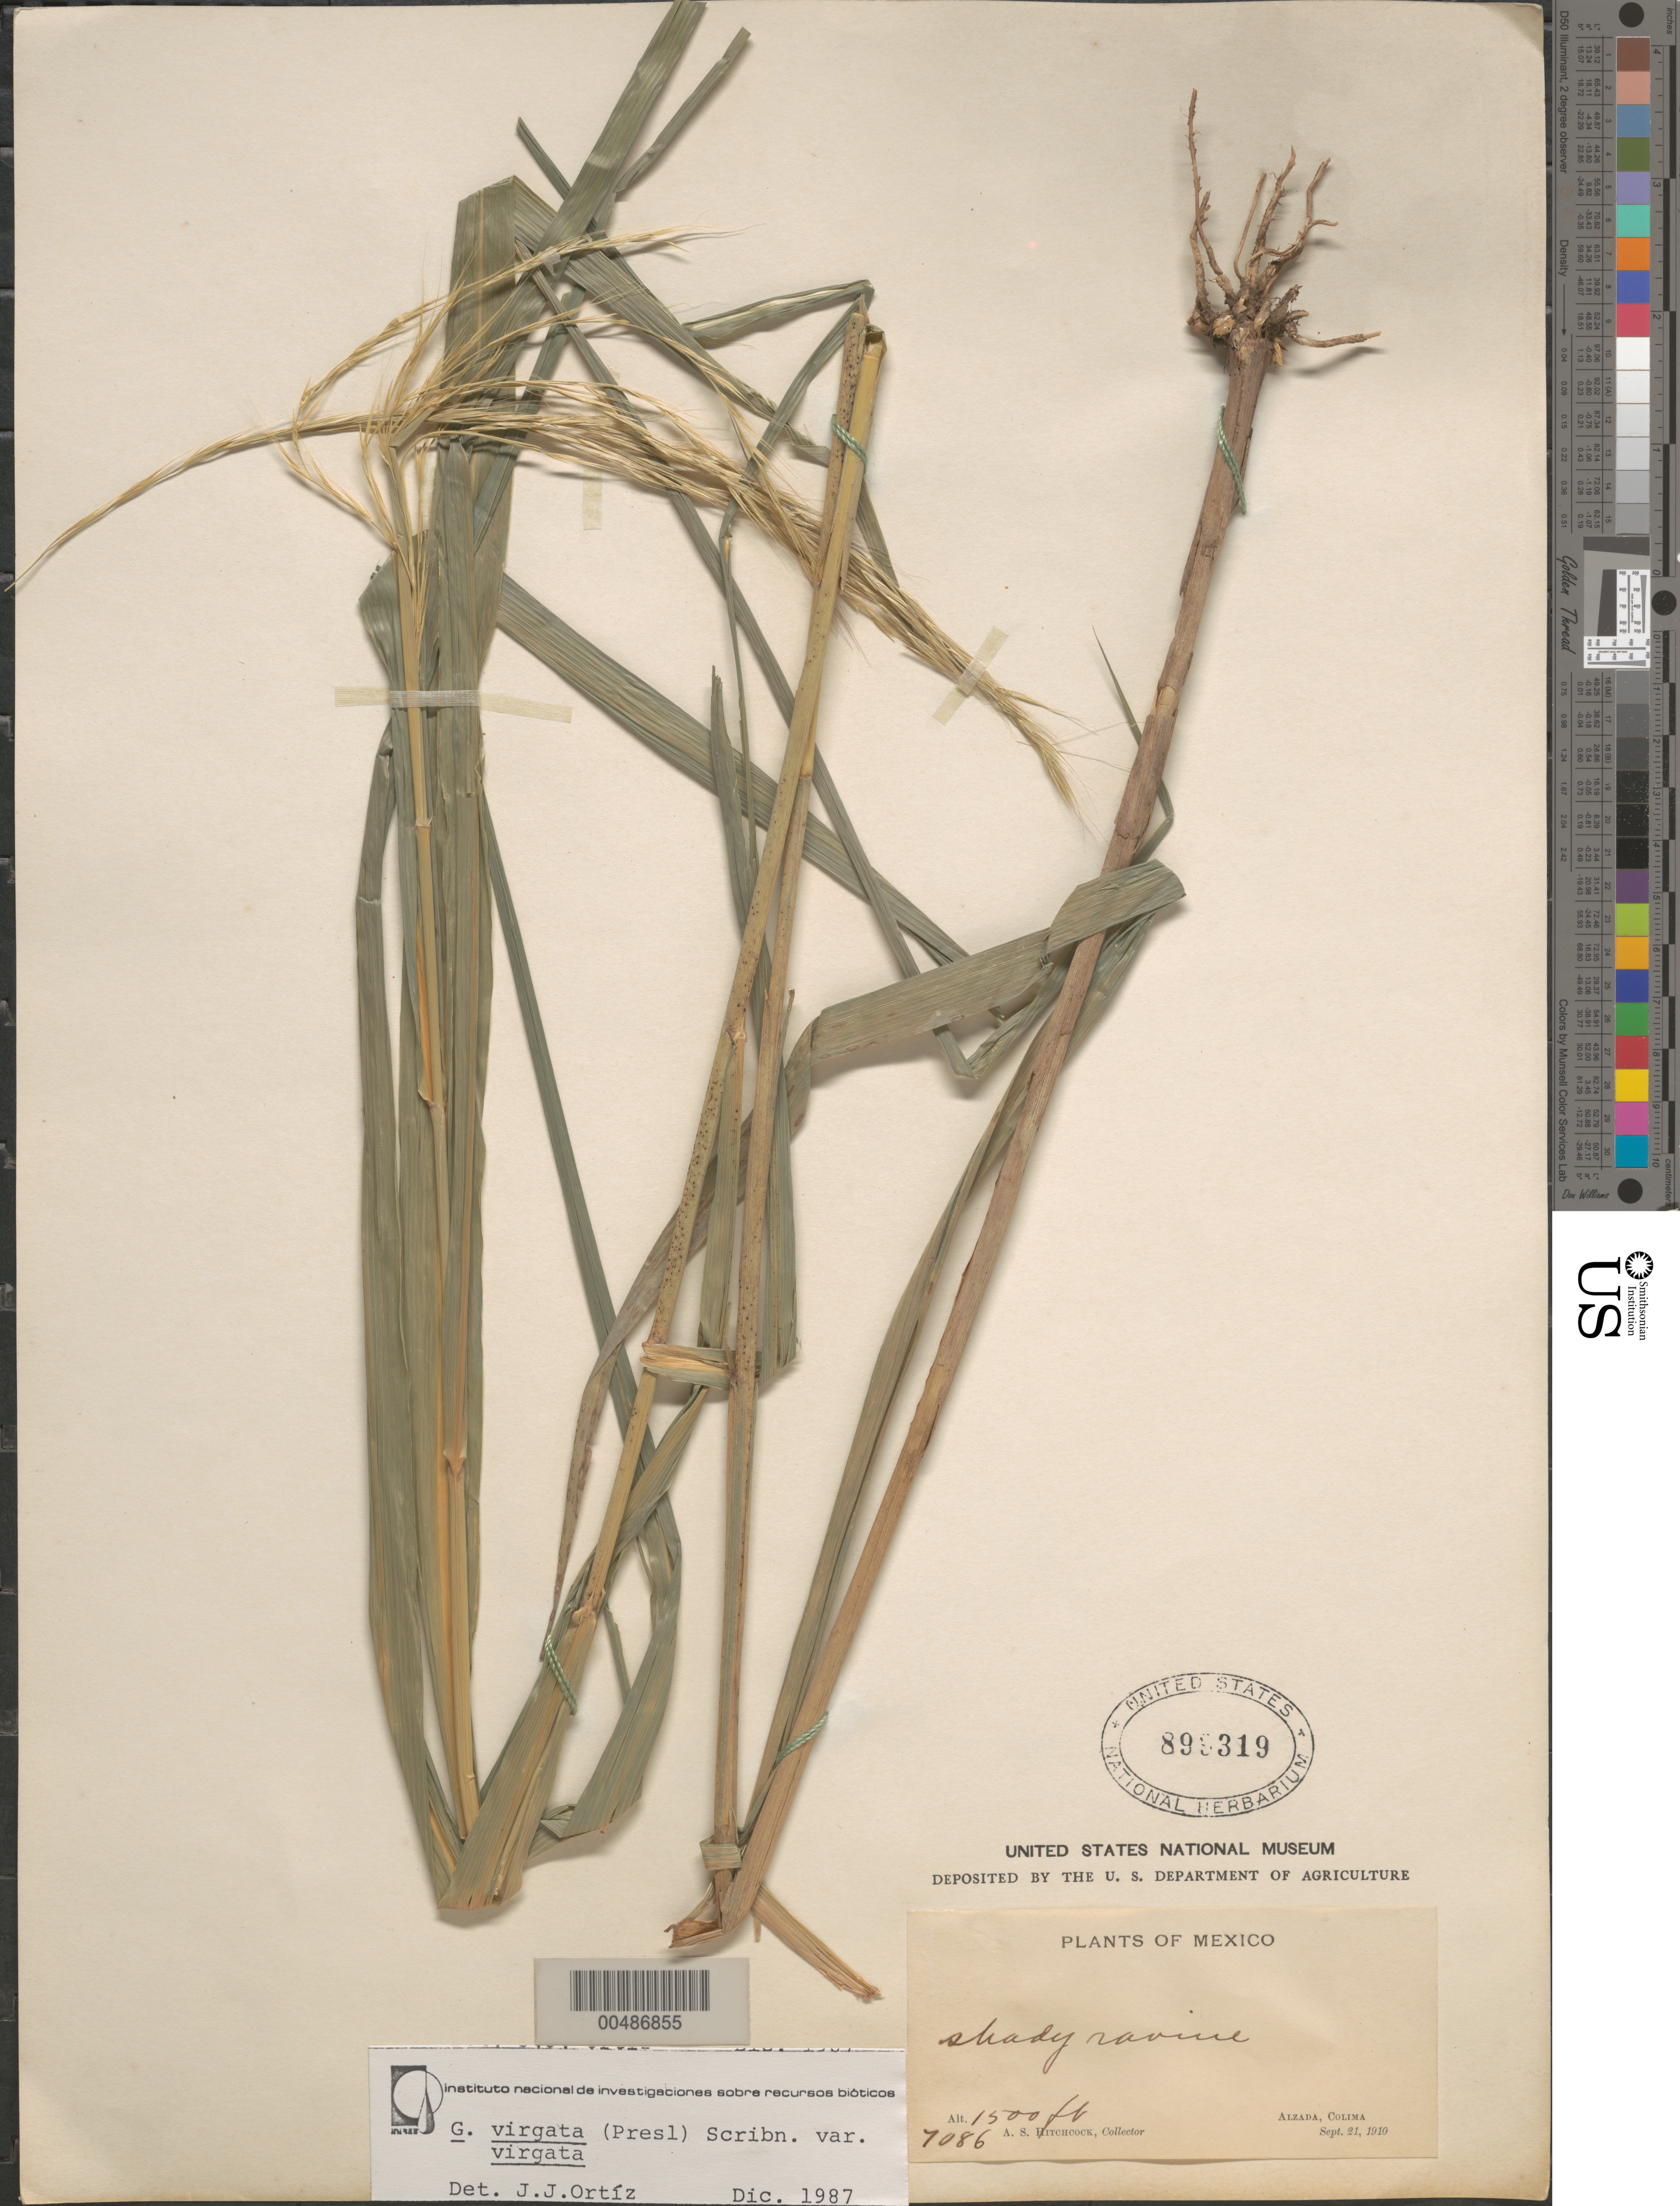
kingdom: Plantae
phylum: Tracheophyta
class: Liliopsida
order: Poales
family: Poaceae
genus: Gouinia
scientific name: Gouinia virgata var. virgata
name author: (J. Presl) Scribn.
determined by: Ort¡z, J. J.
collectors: A. S. Hitchcock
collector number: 7086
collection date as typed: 21 Sep 1910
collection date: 1910-09-21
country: Mexico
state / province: Colima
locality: Alzada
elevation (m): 457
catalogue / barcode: US 899319